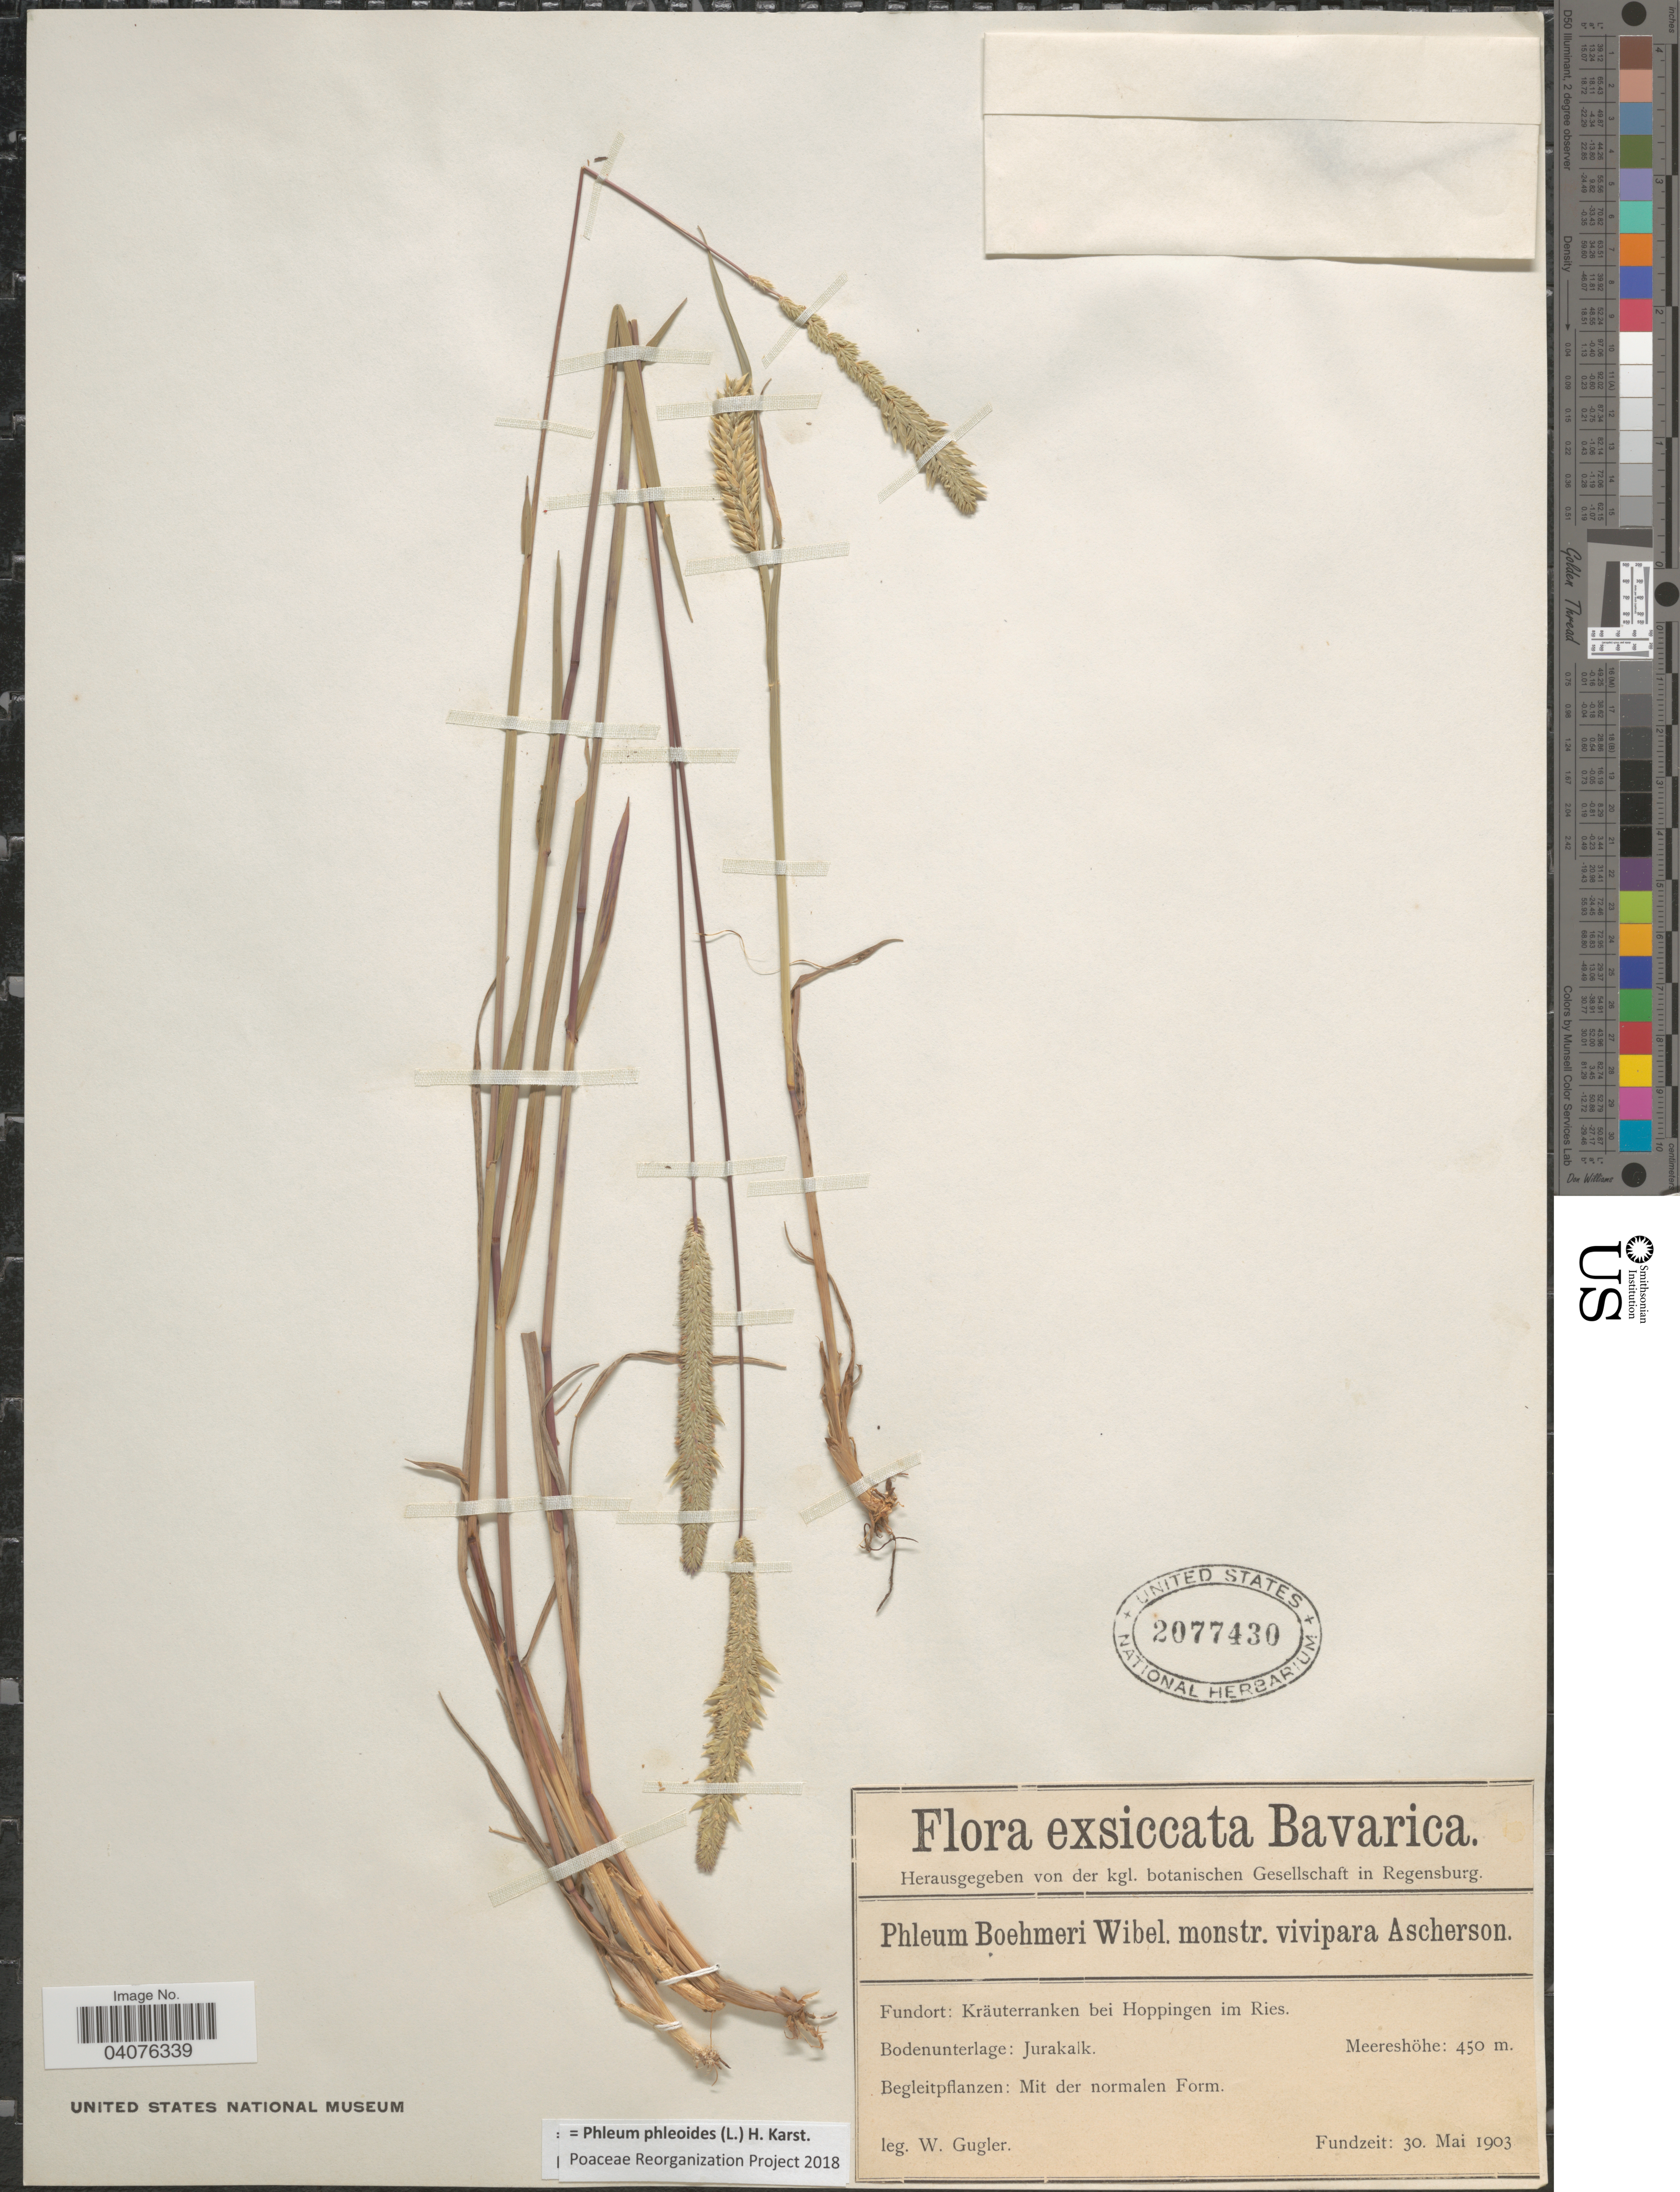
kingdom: Plantae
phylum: Tracheophyta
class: Liliopsida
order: Poales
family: Poaceae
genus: Phleum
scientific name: Phleum phleoides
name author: (L.) H. Karst.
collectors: W. Gugler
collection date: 1903-05-30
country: Germany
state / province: Bayern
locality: Bavaria. Kräuterranken bei Hoppingen im Ries. Bodenunterlage: Jurakalk.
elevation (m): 450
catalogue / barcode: US 2077430